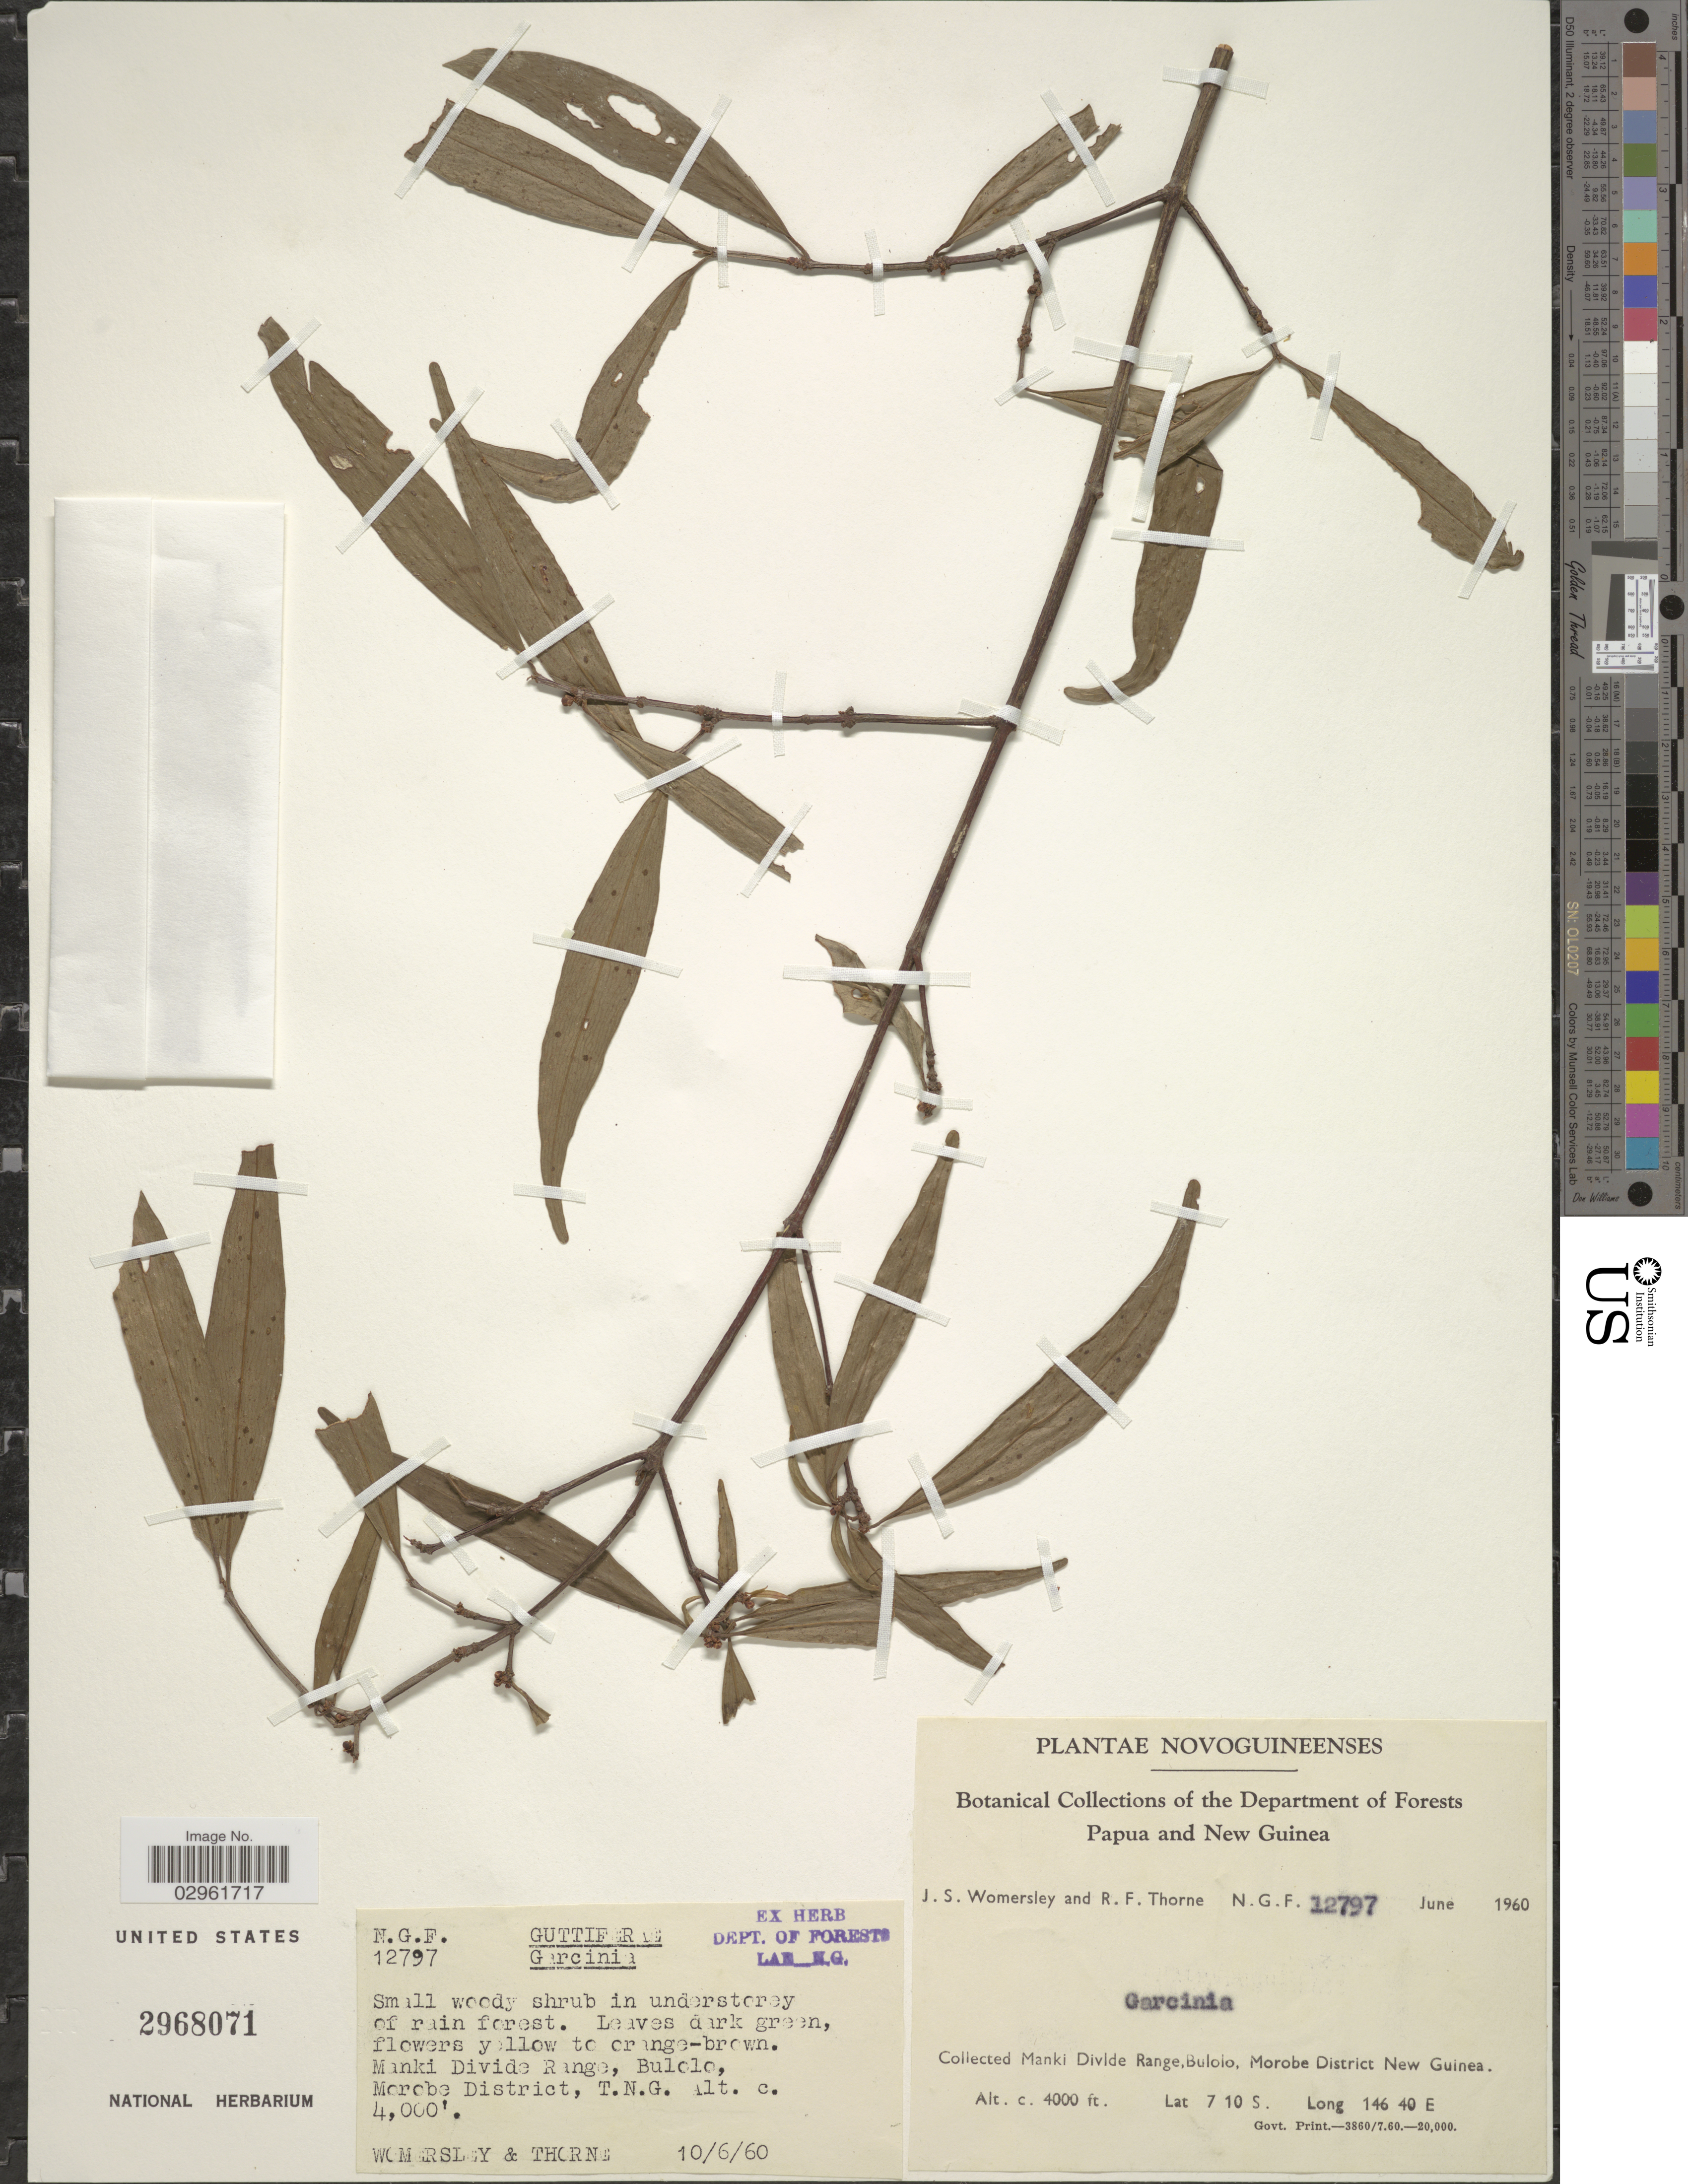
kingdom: Plantae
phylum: Tracheophyta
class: Magnoliopsida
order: Malpighiales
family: Clusiaceae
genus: Garcinia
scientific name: Garcinia sp.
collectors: J. S. Womersley & R. Thorne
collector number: NGF12797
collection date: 1960-06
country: Papua New Guinea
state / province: Morobe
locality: Manki Divide Range, Bulolo, Morobe District New Guinea.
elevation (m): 1219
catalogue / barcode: US 2968071